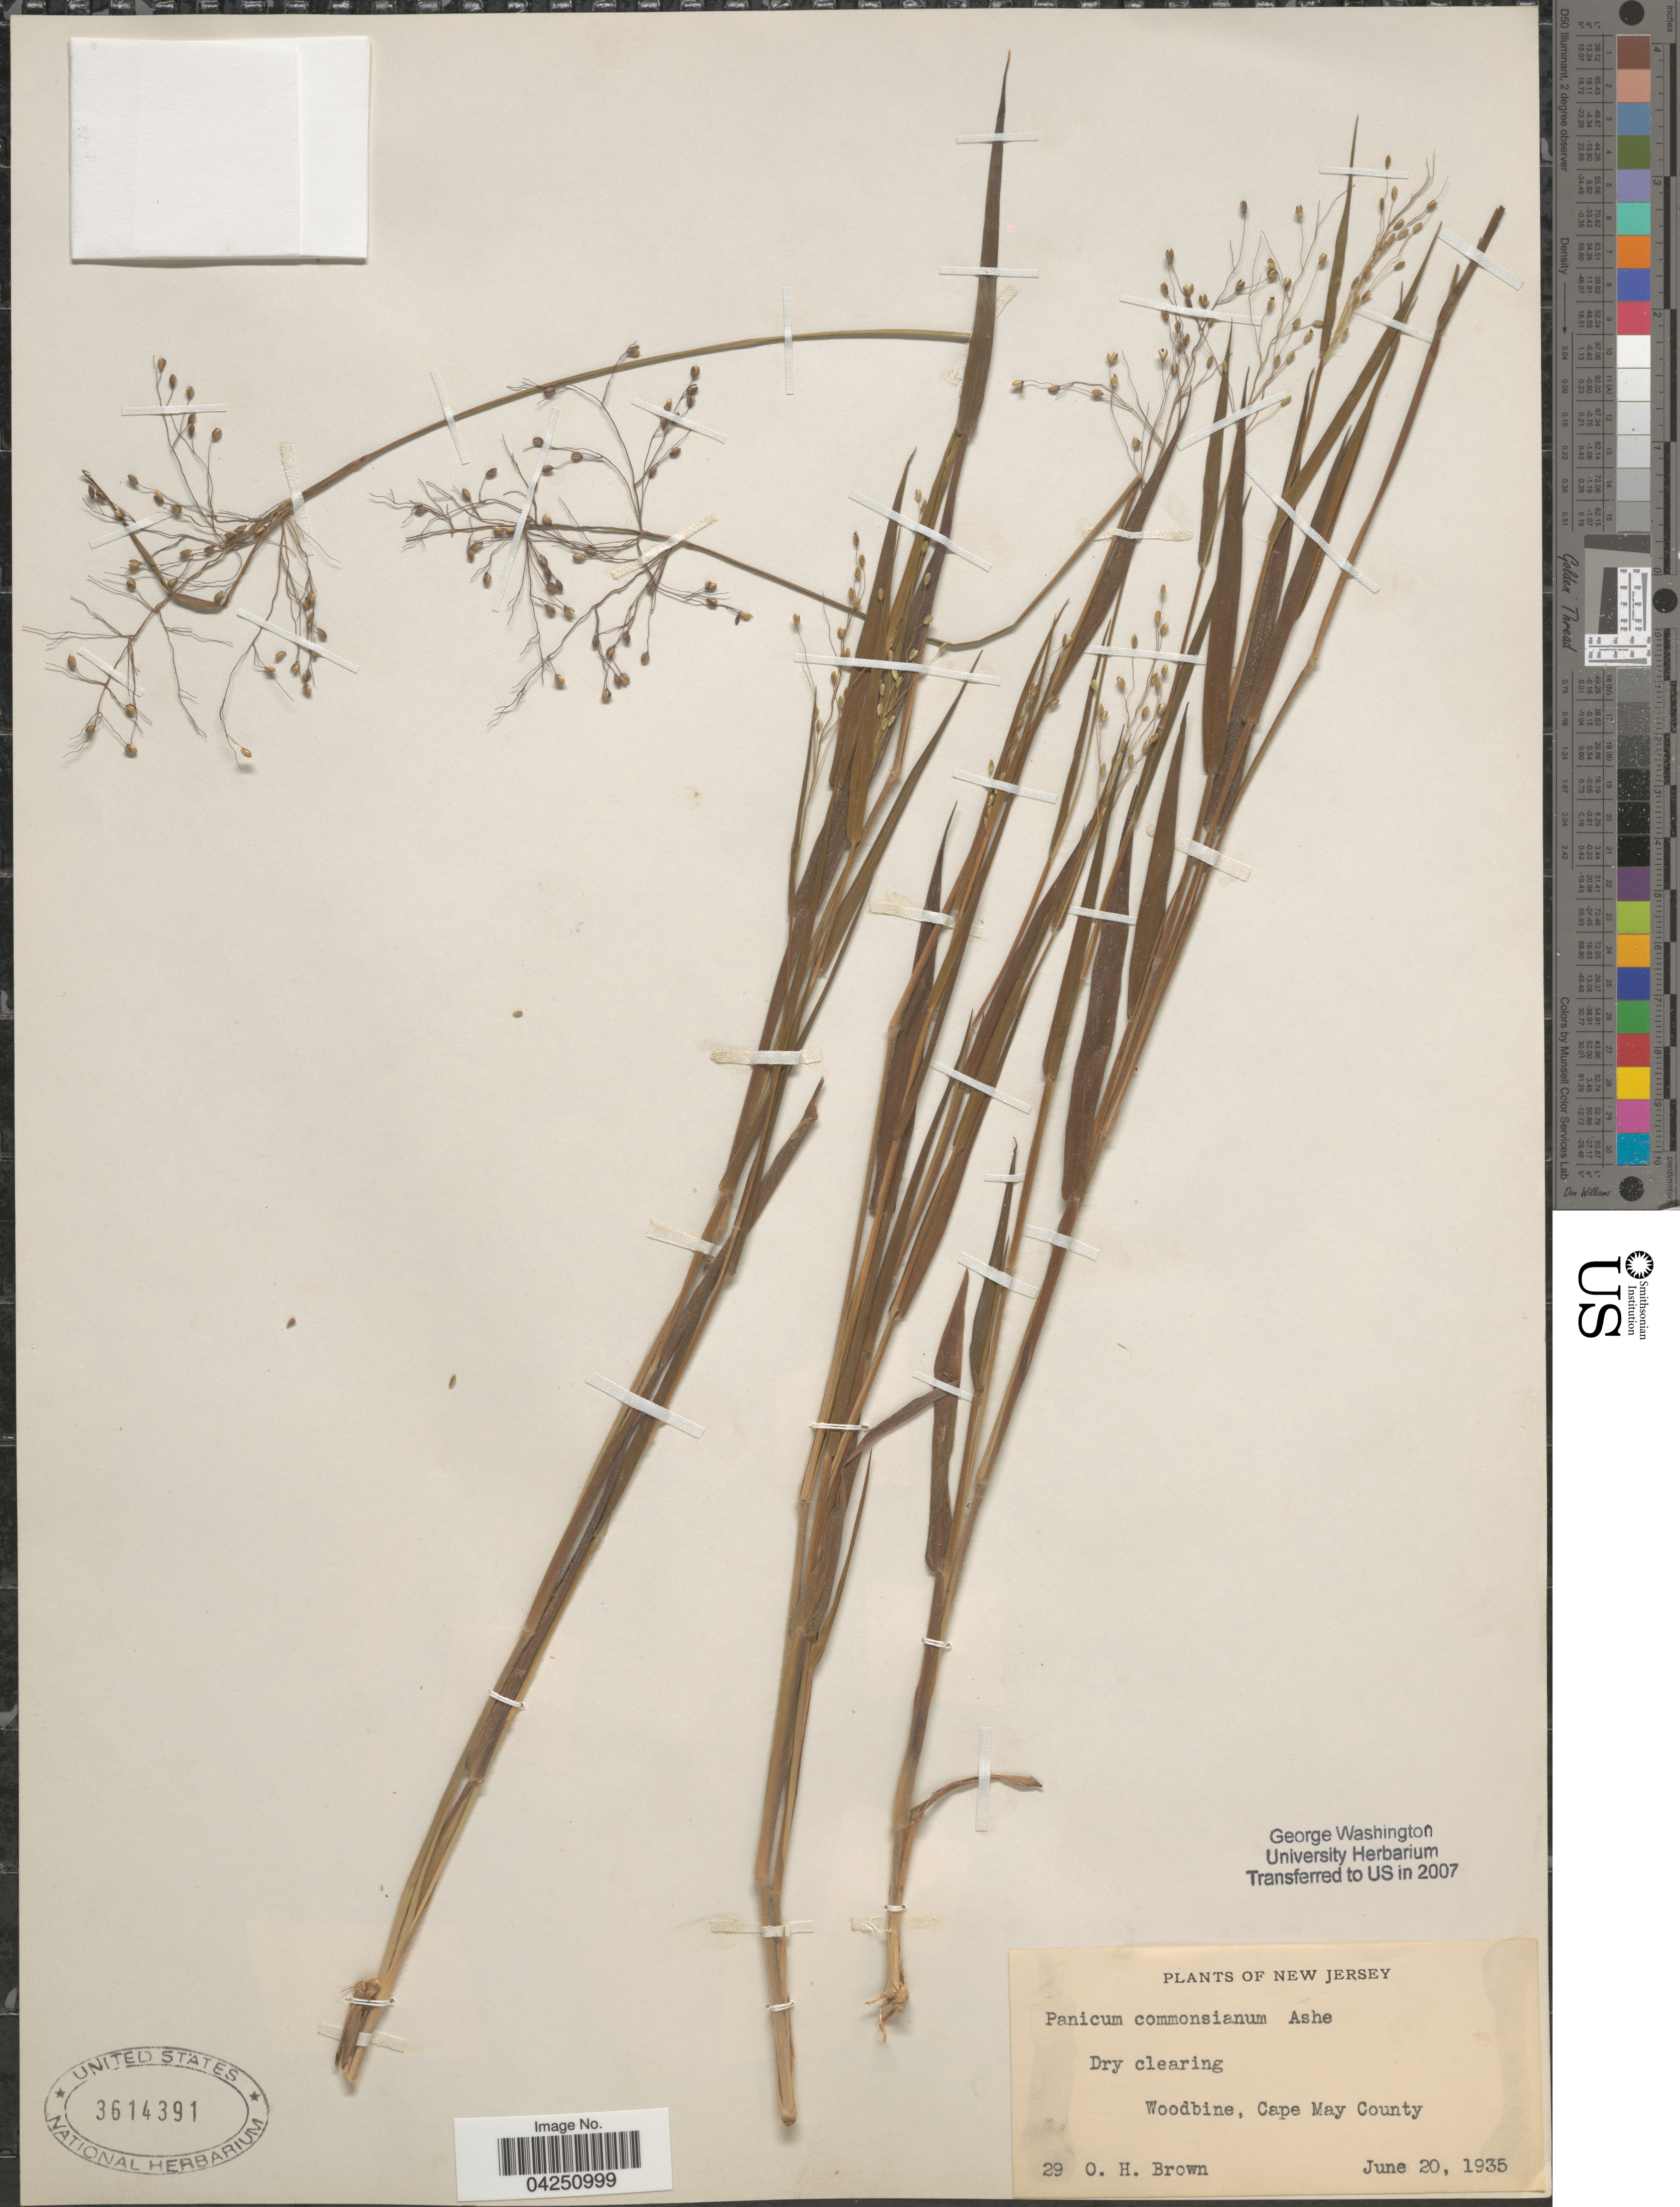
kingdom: Plantae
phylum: Tracheophyta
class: Liliopsida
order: Poales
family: Poaceae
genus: Dichanthelium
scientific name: Dichanthelium acuminatum var. acuminatum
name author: (Sw.) Gould & C.A. Clark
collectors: O. Brown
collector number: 29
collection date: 1935-06-20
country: United States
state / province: New Jersey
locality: Woodbine, Cape May County.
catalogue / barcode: US 3614391